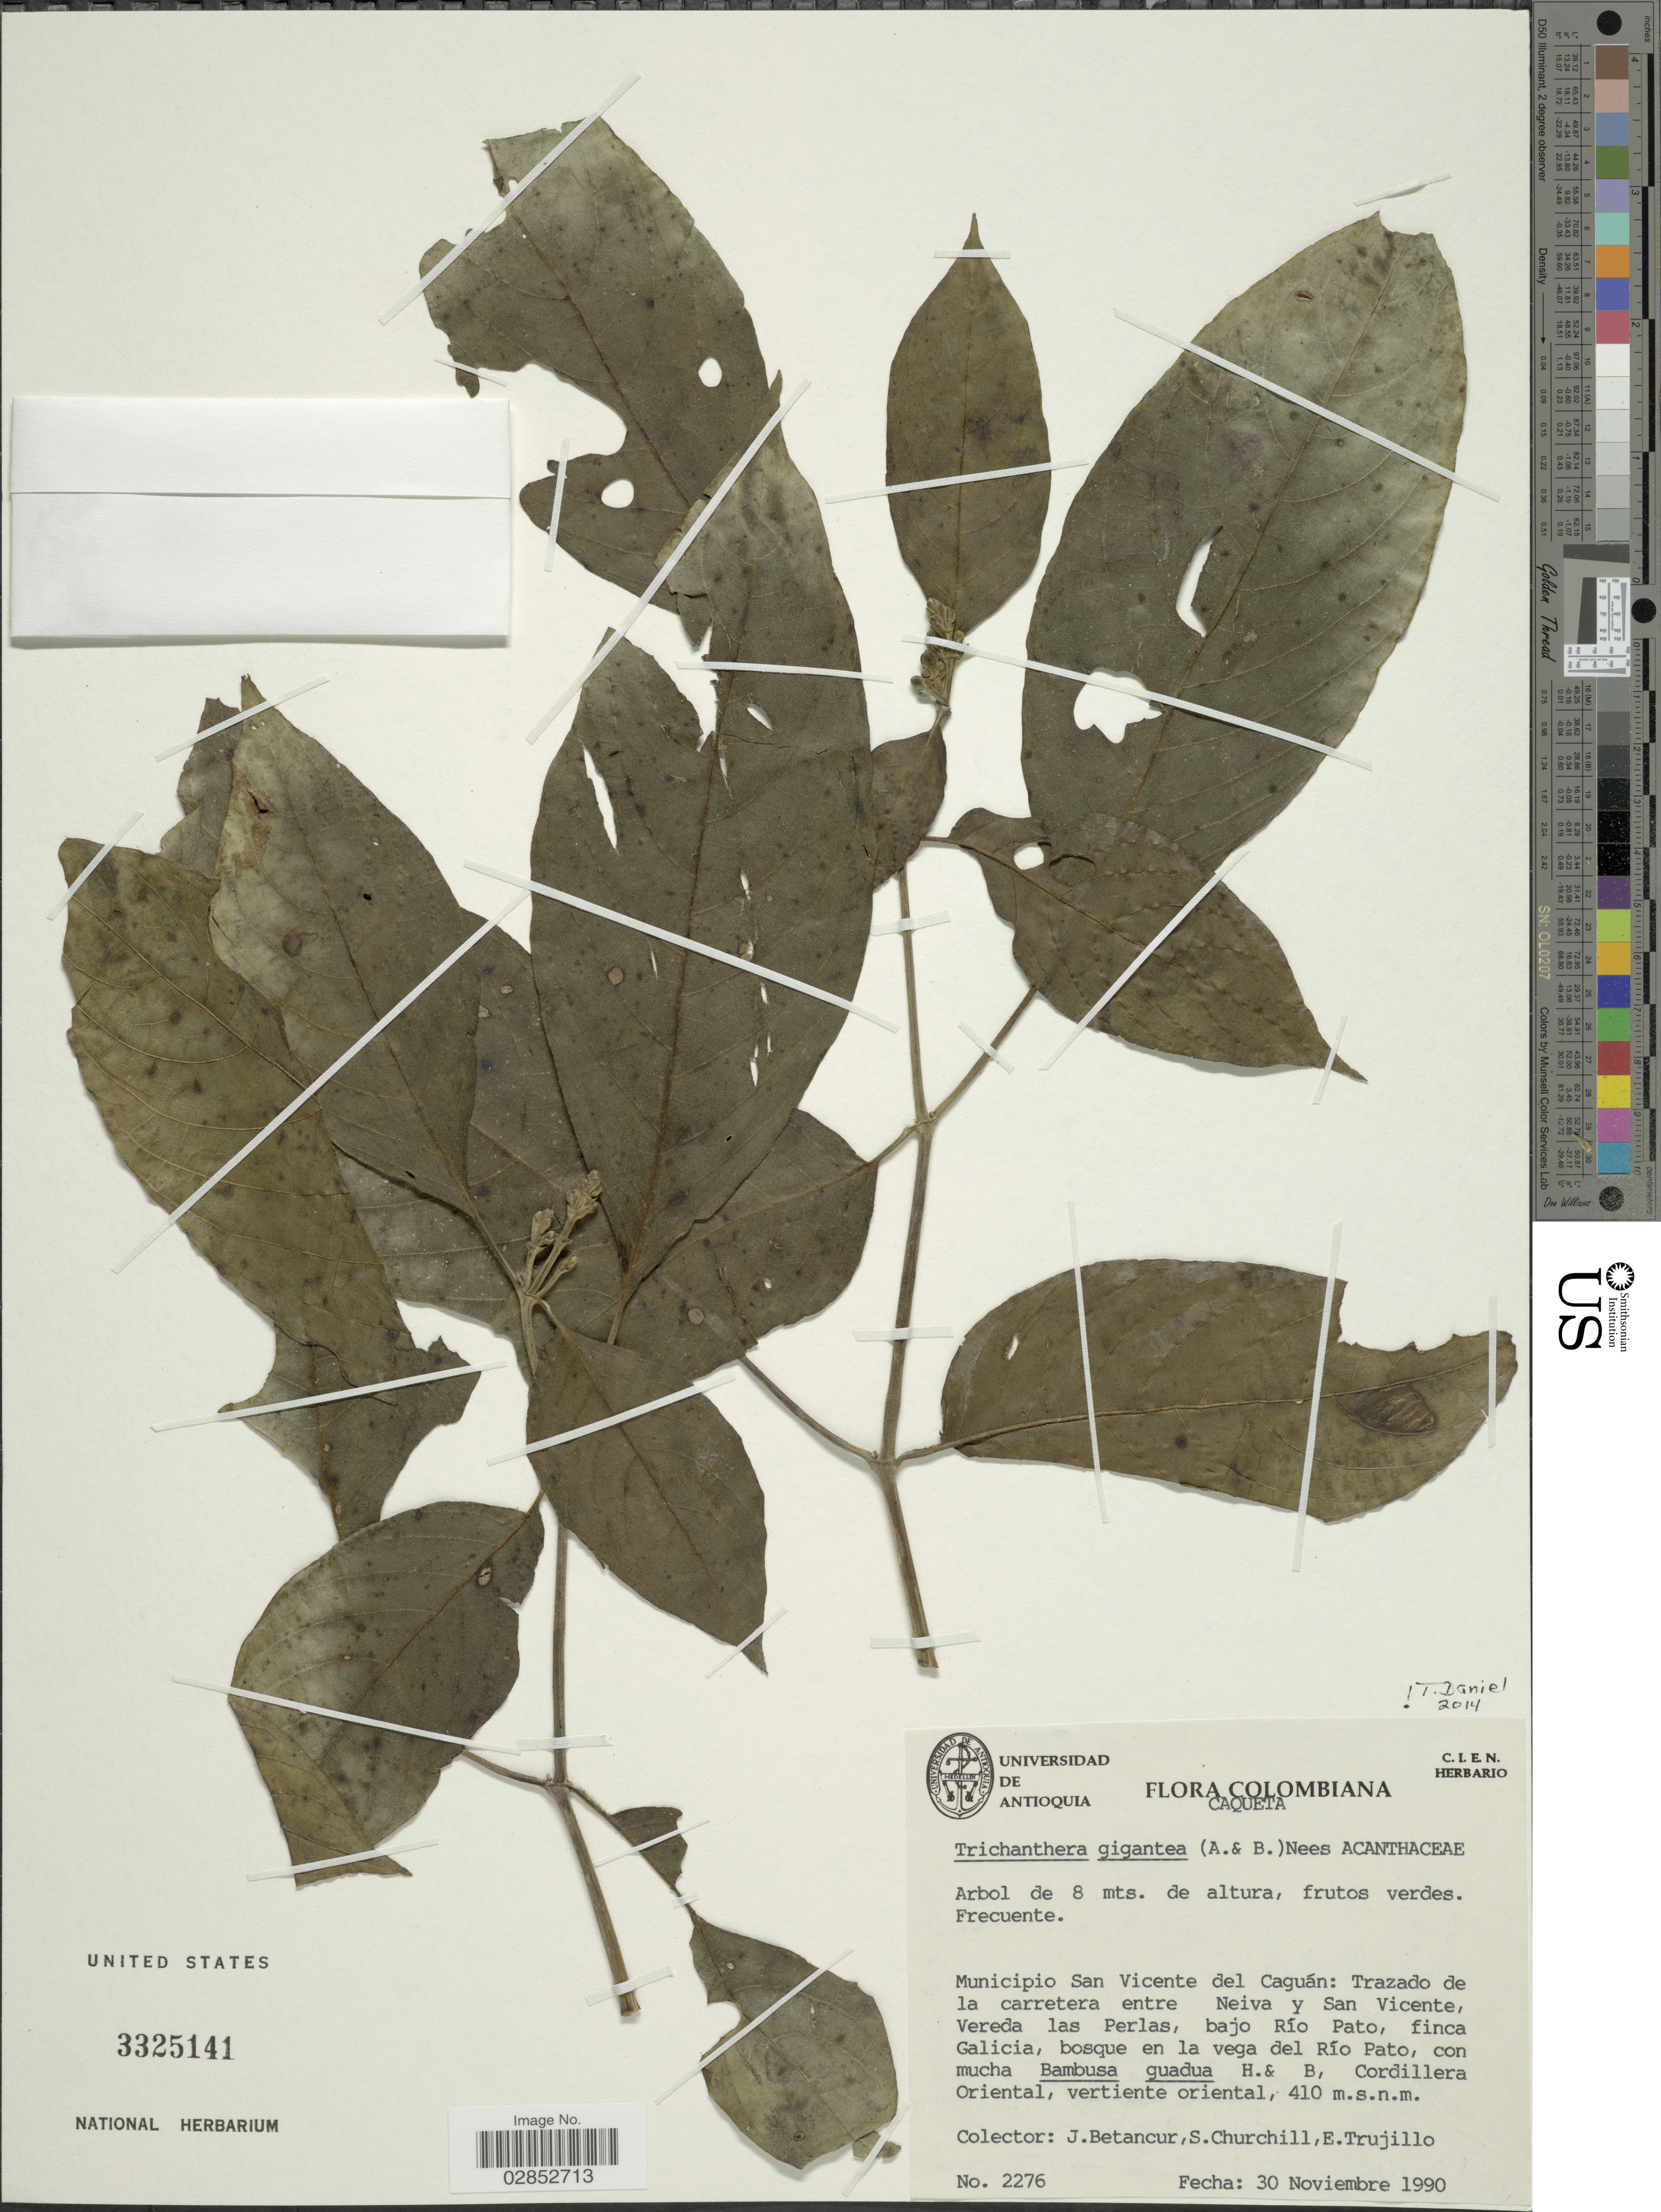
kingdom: Plantae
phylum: Tracheophyta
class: Magnoliopsida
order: Lamiales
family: Acanthaceae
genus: Trichanthera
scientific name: Trichanthera gigantea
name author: (Bonpl.) Nees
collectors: J. Betancur, S. Churchill & E. Trujillo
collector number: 2276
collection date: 1990-11-30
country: Colombia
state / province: Caquetá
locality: Municipio San Vicente del Caguán: Trazado de la carretera entre Neiva y San Vicente, Vereda las Perlas, bajo Río Pato, finca Galicia, bosque en la vega del Río Pato.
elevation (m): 410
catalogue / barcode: US 3325141